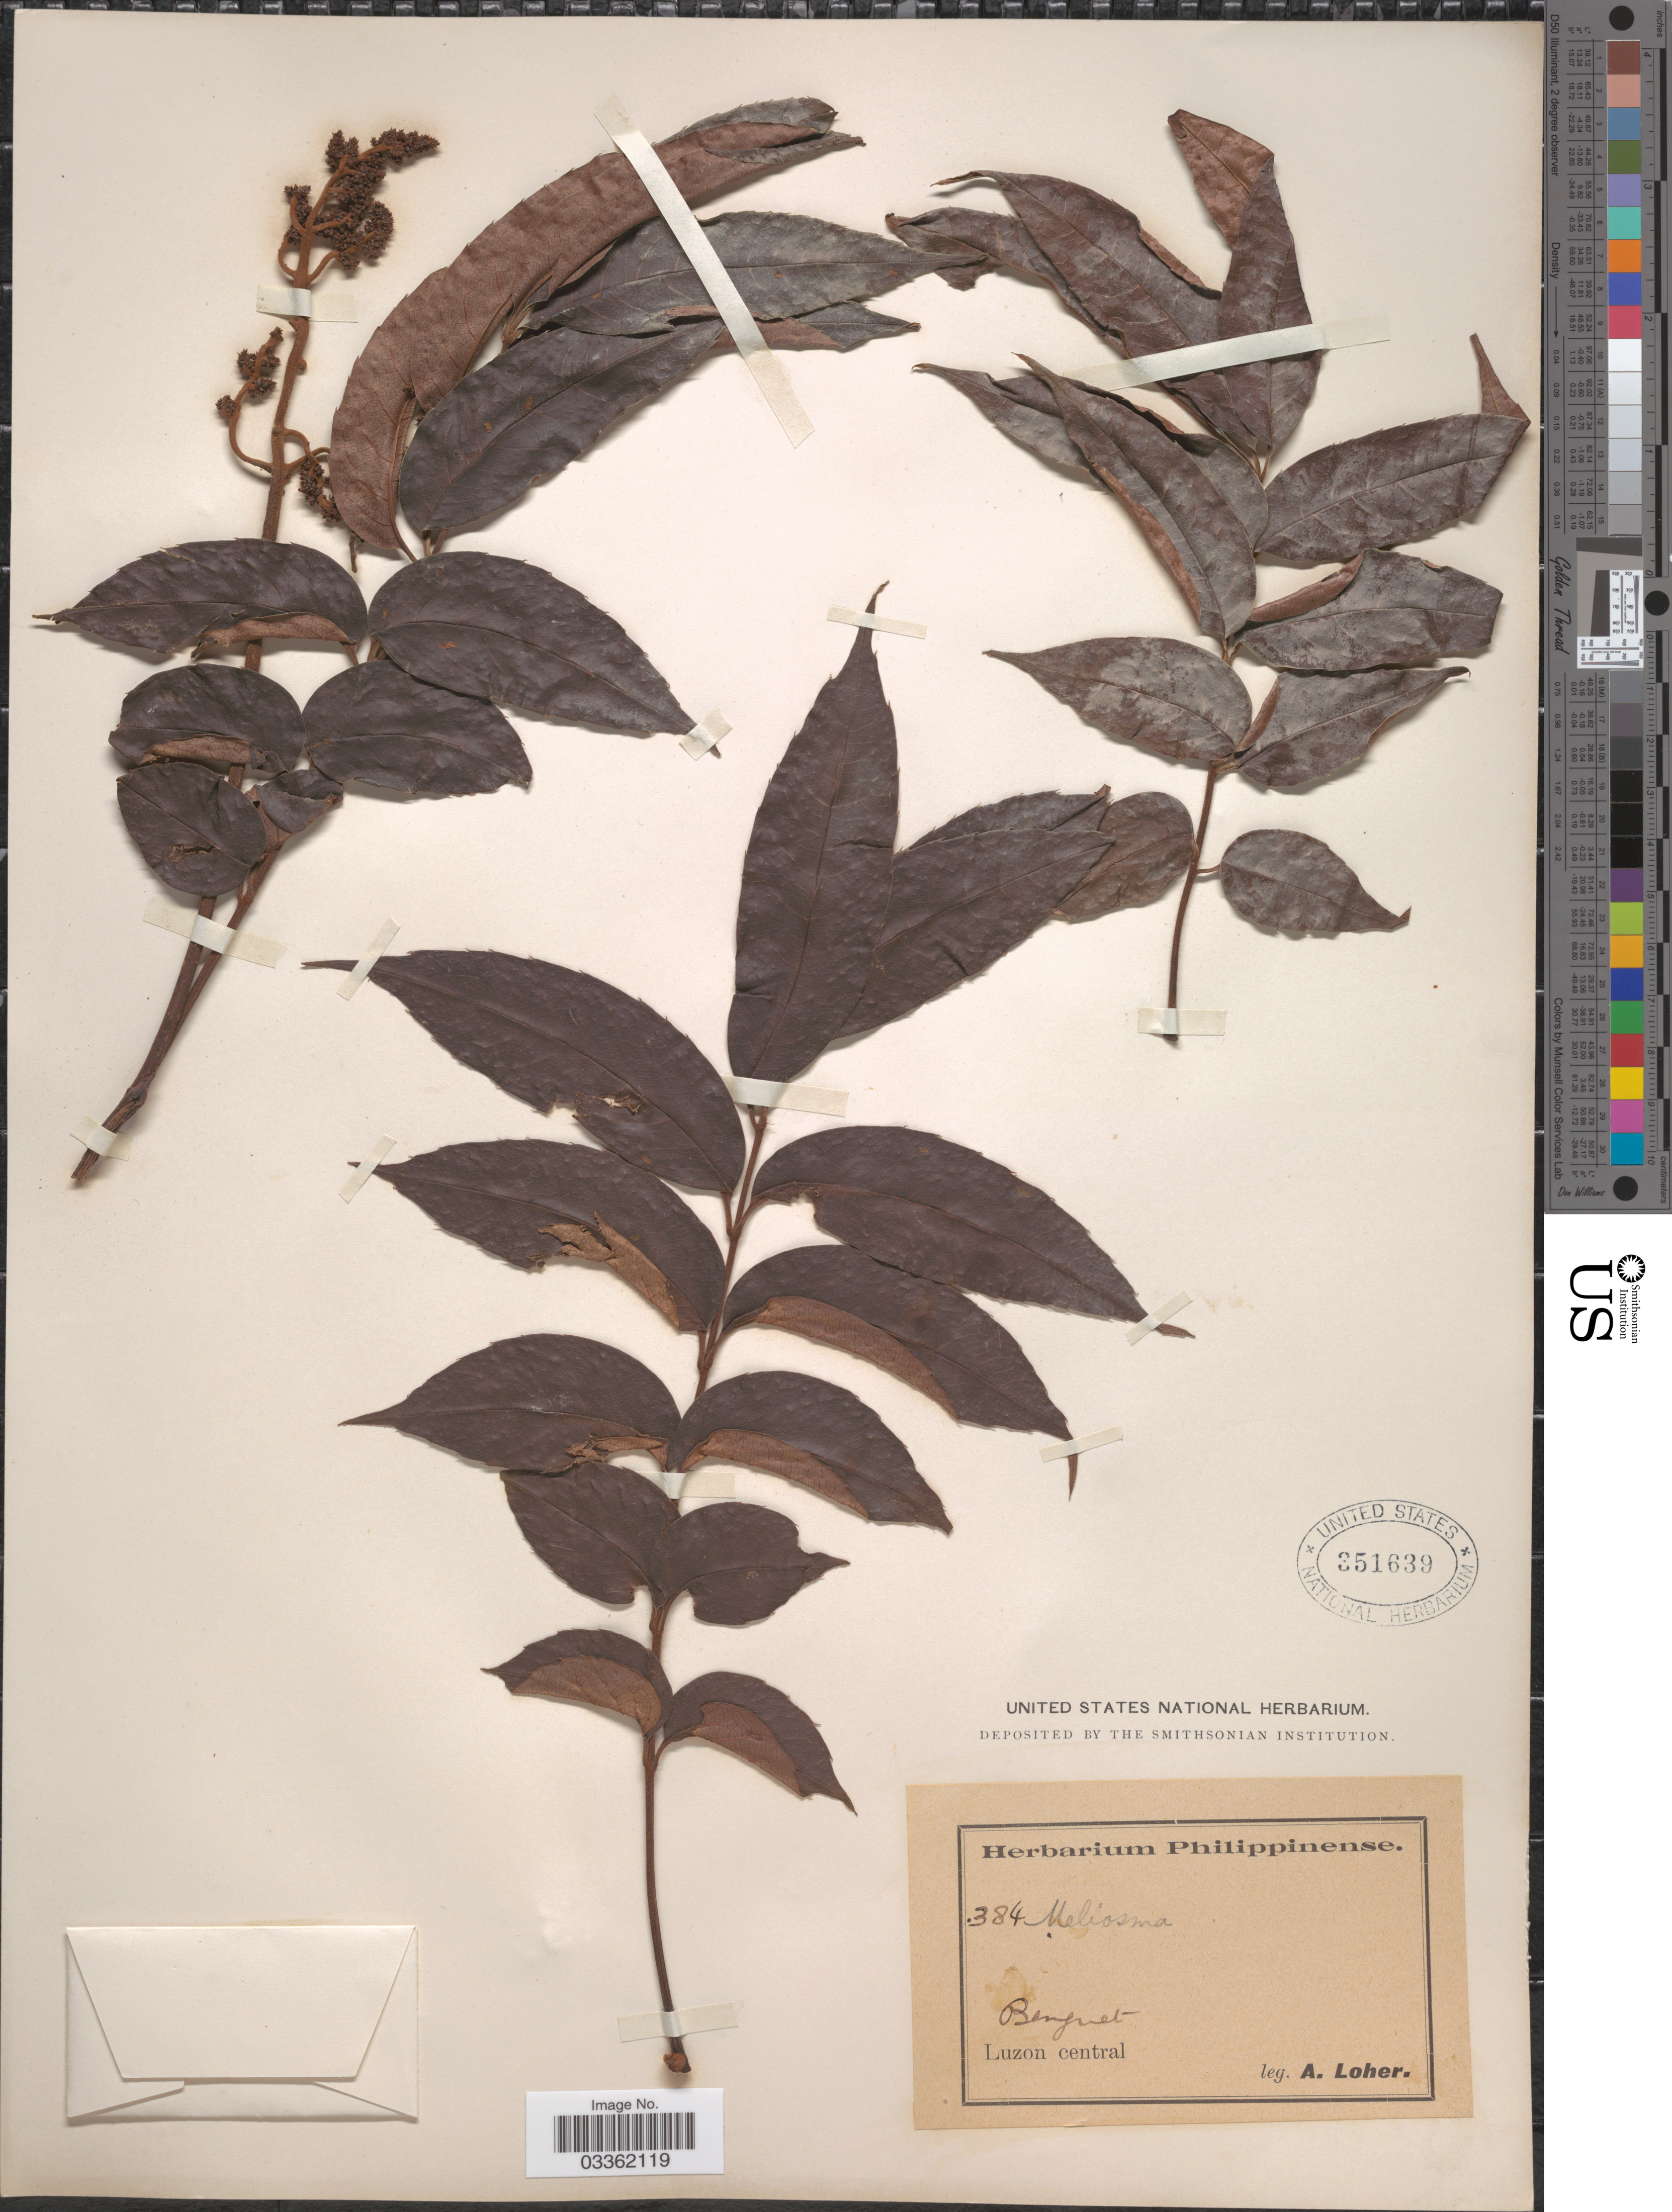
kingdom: Plantae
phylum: Tracheophyta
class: Magnoliopsida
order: Proteales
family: Sabiaceae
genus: Meliosma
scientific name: Meliosma sp.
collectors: A. Loher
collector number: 384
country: Philippines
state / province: Central Luzon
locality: Benguet. Luzon central.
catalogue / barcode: US 351639